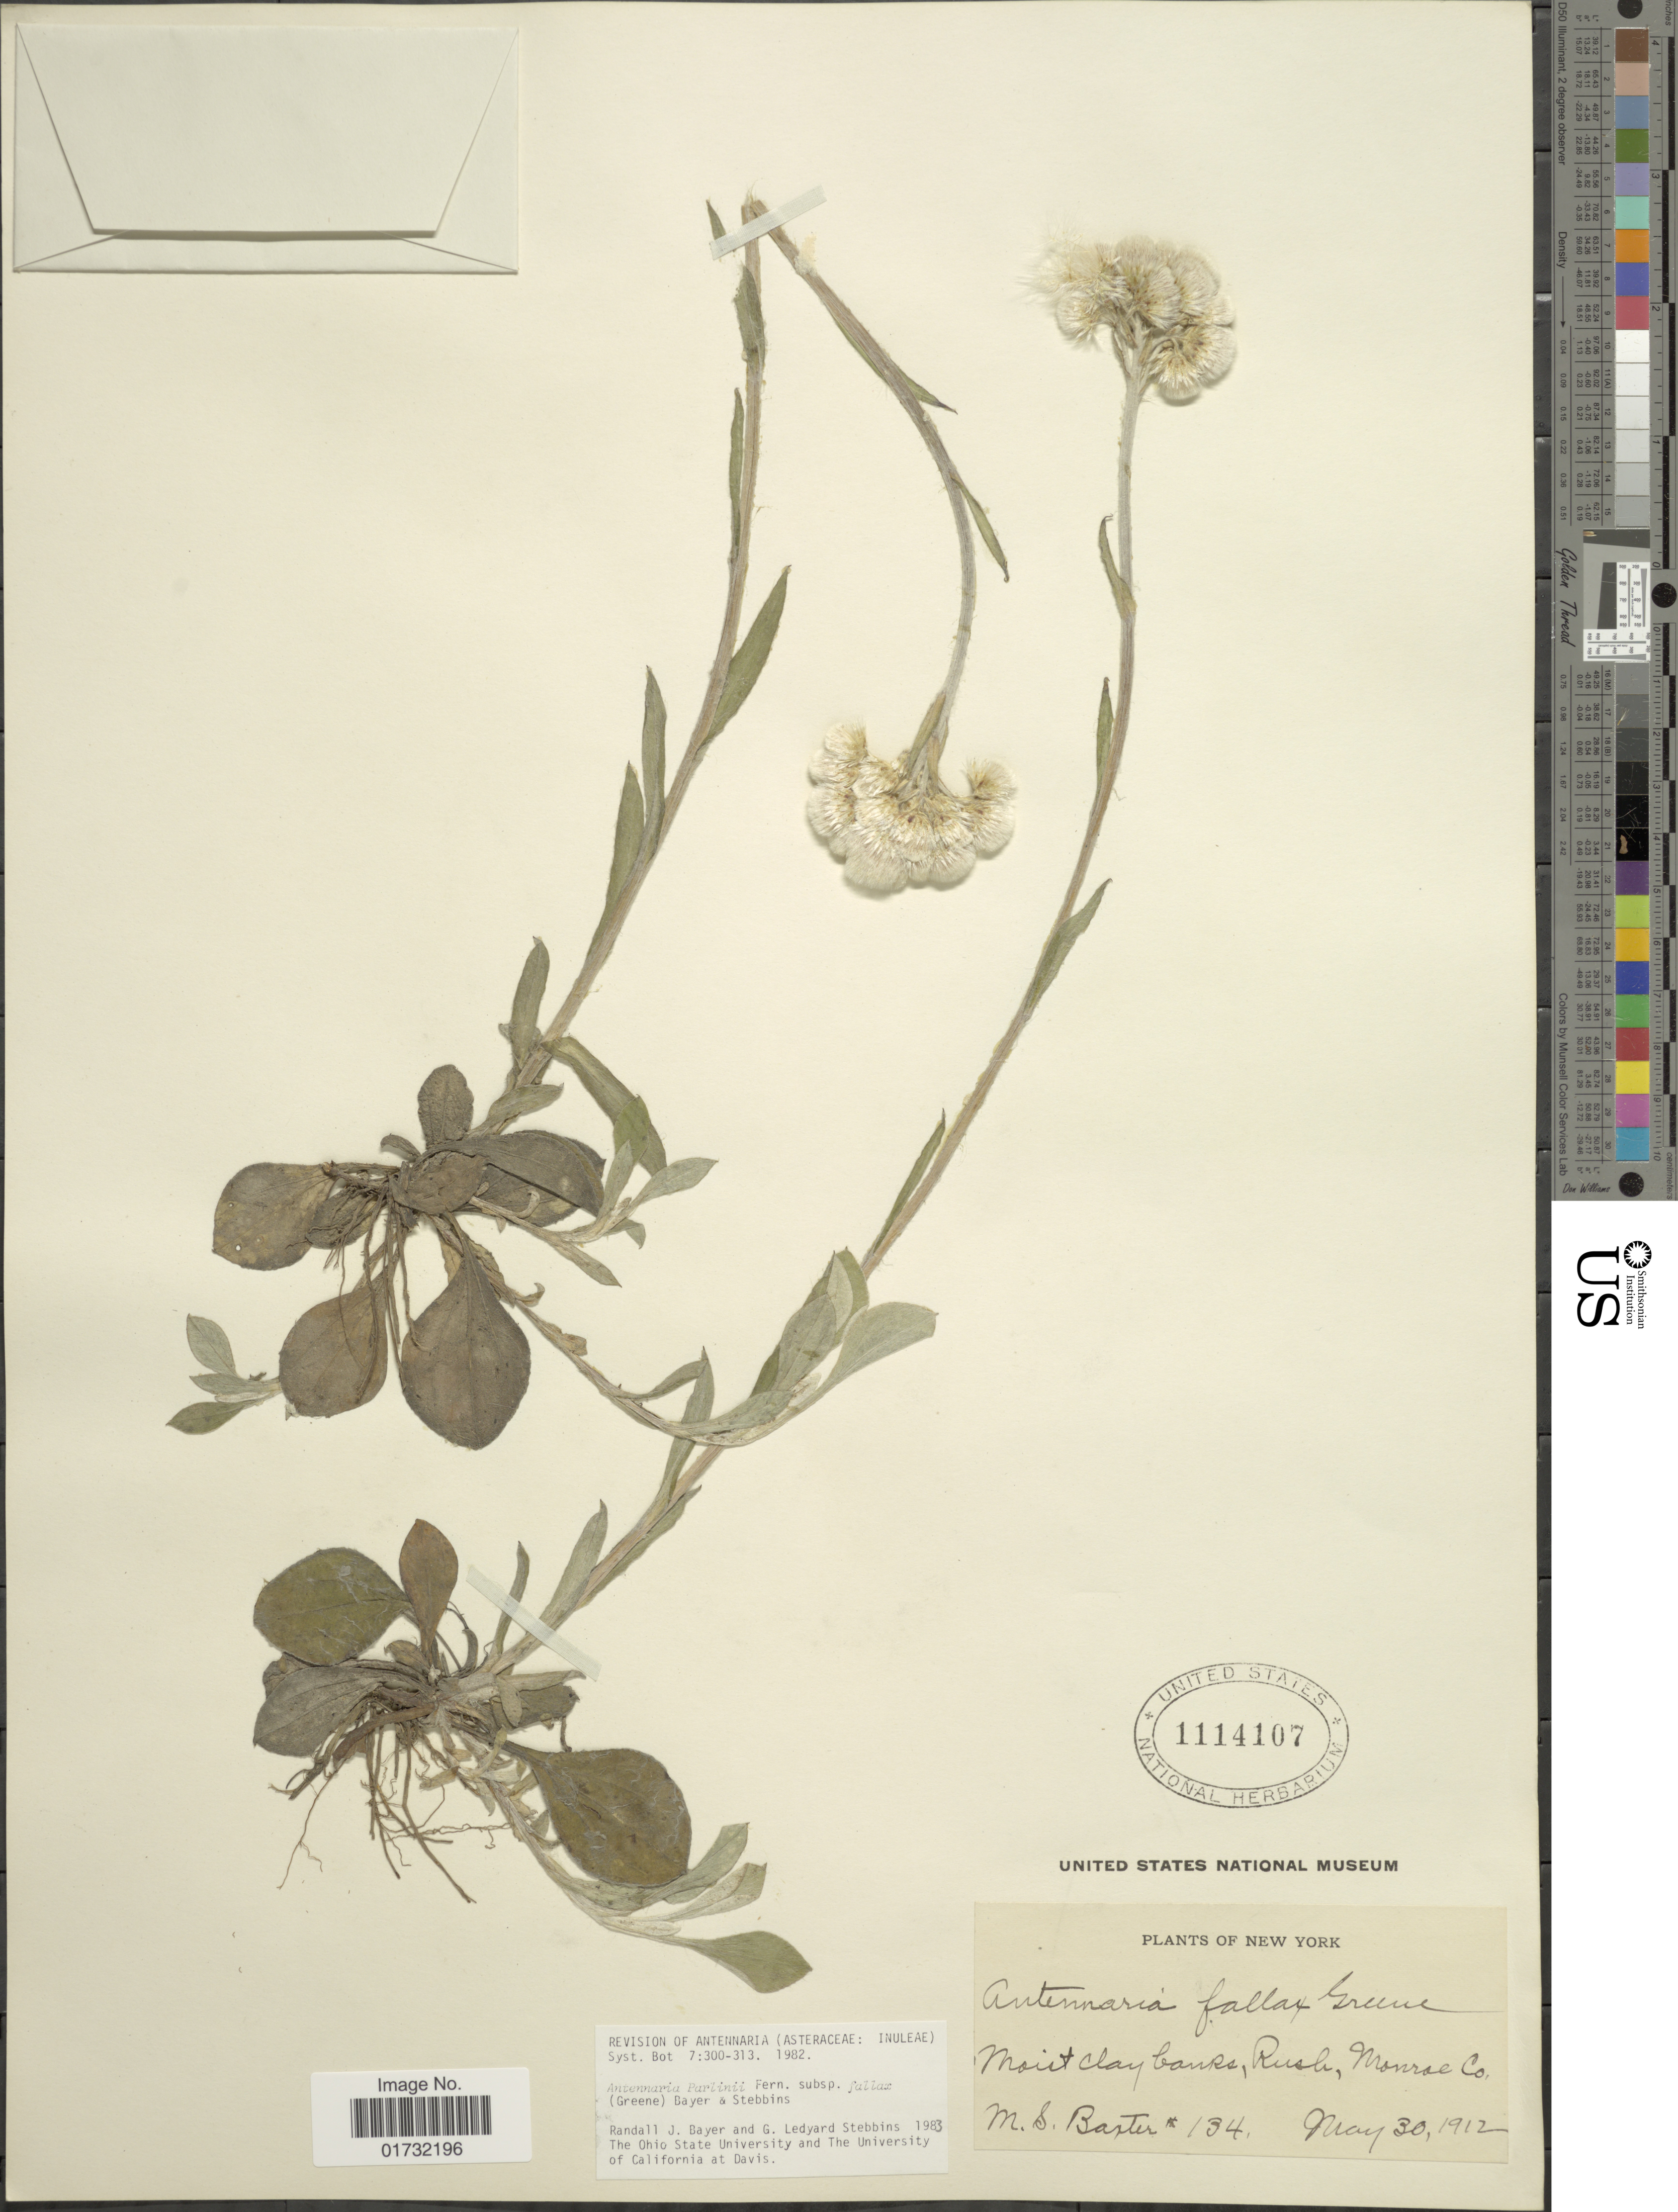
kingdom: Plantae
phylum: Tracheophyta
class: Magnoliopsida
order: Asterales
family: Asteraceae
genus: Antennaria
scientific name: Antennaria parlinii subsp. fallax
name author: (Greene) R.J. Bayer & Stebbins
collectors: M. Baxter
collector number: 134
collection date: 1912-05-30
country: United States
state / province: New York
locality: Rush, Monroe Co.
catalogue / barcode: US 1114107